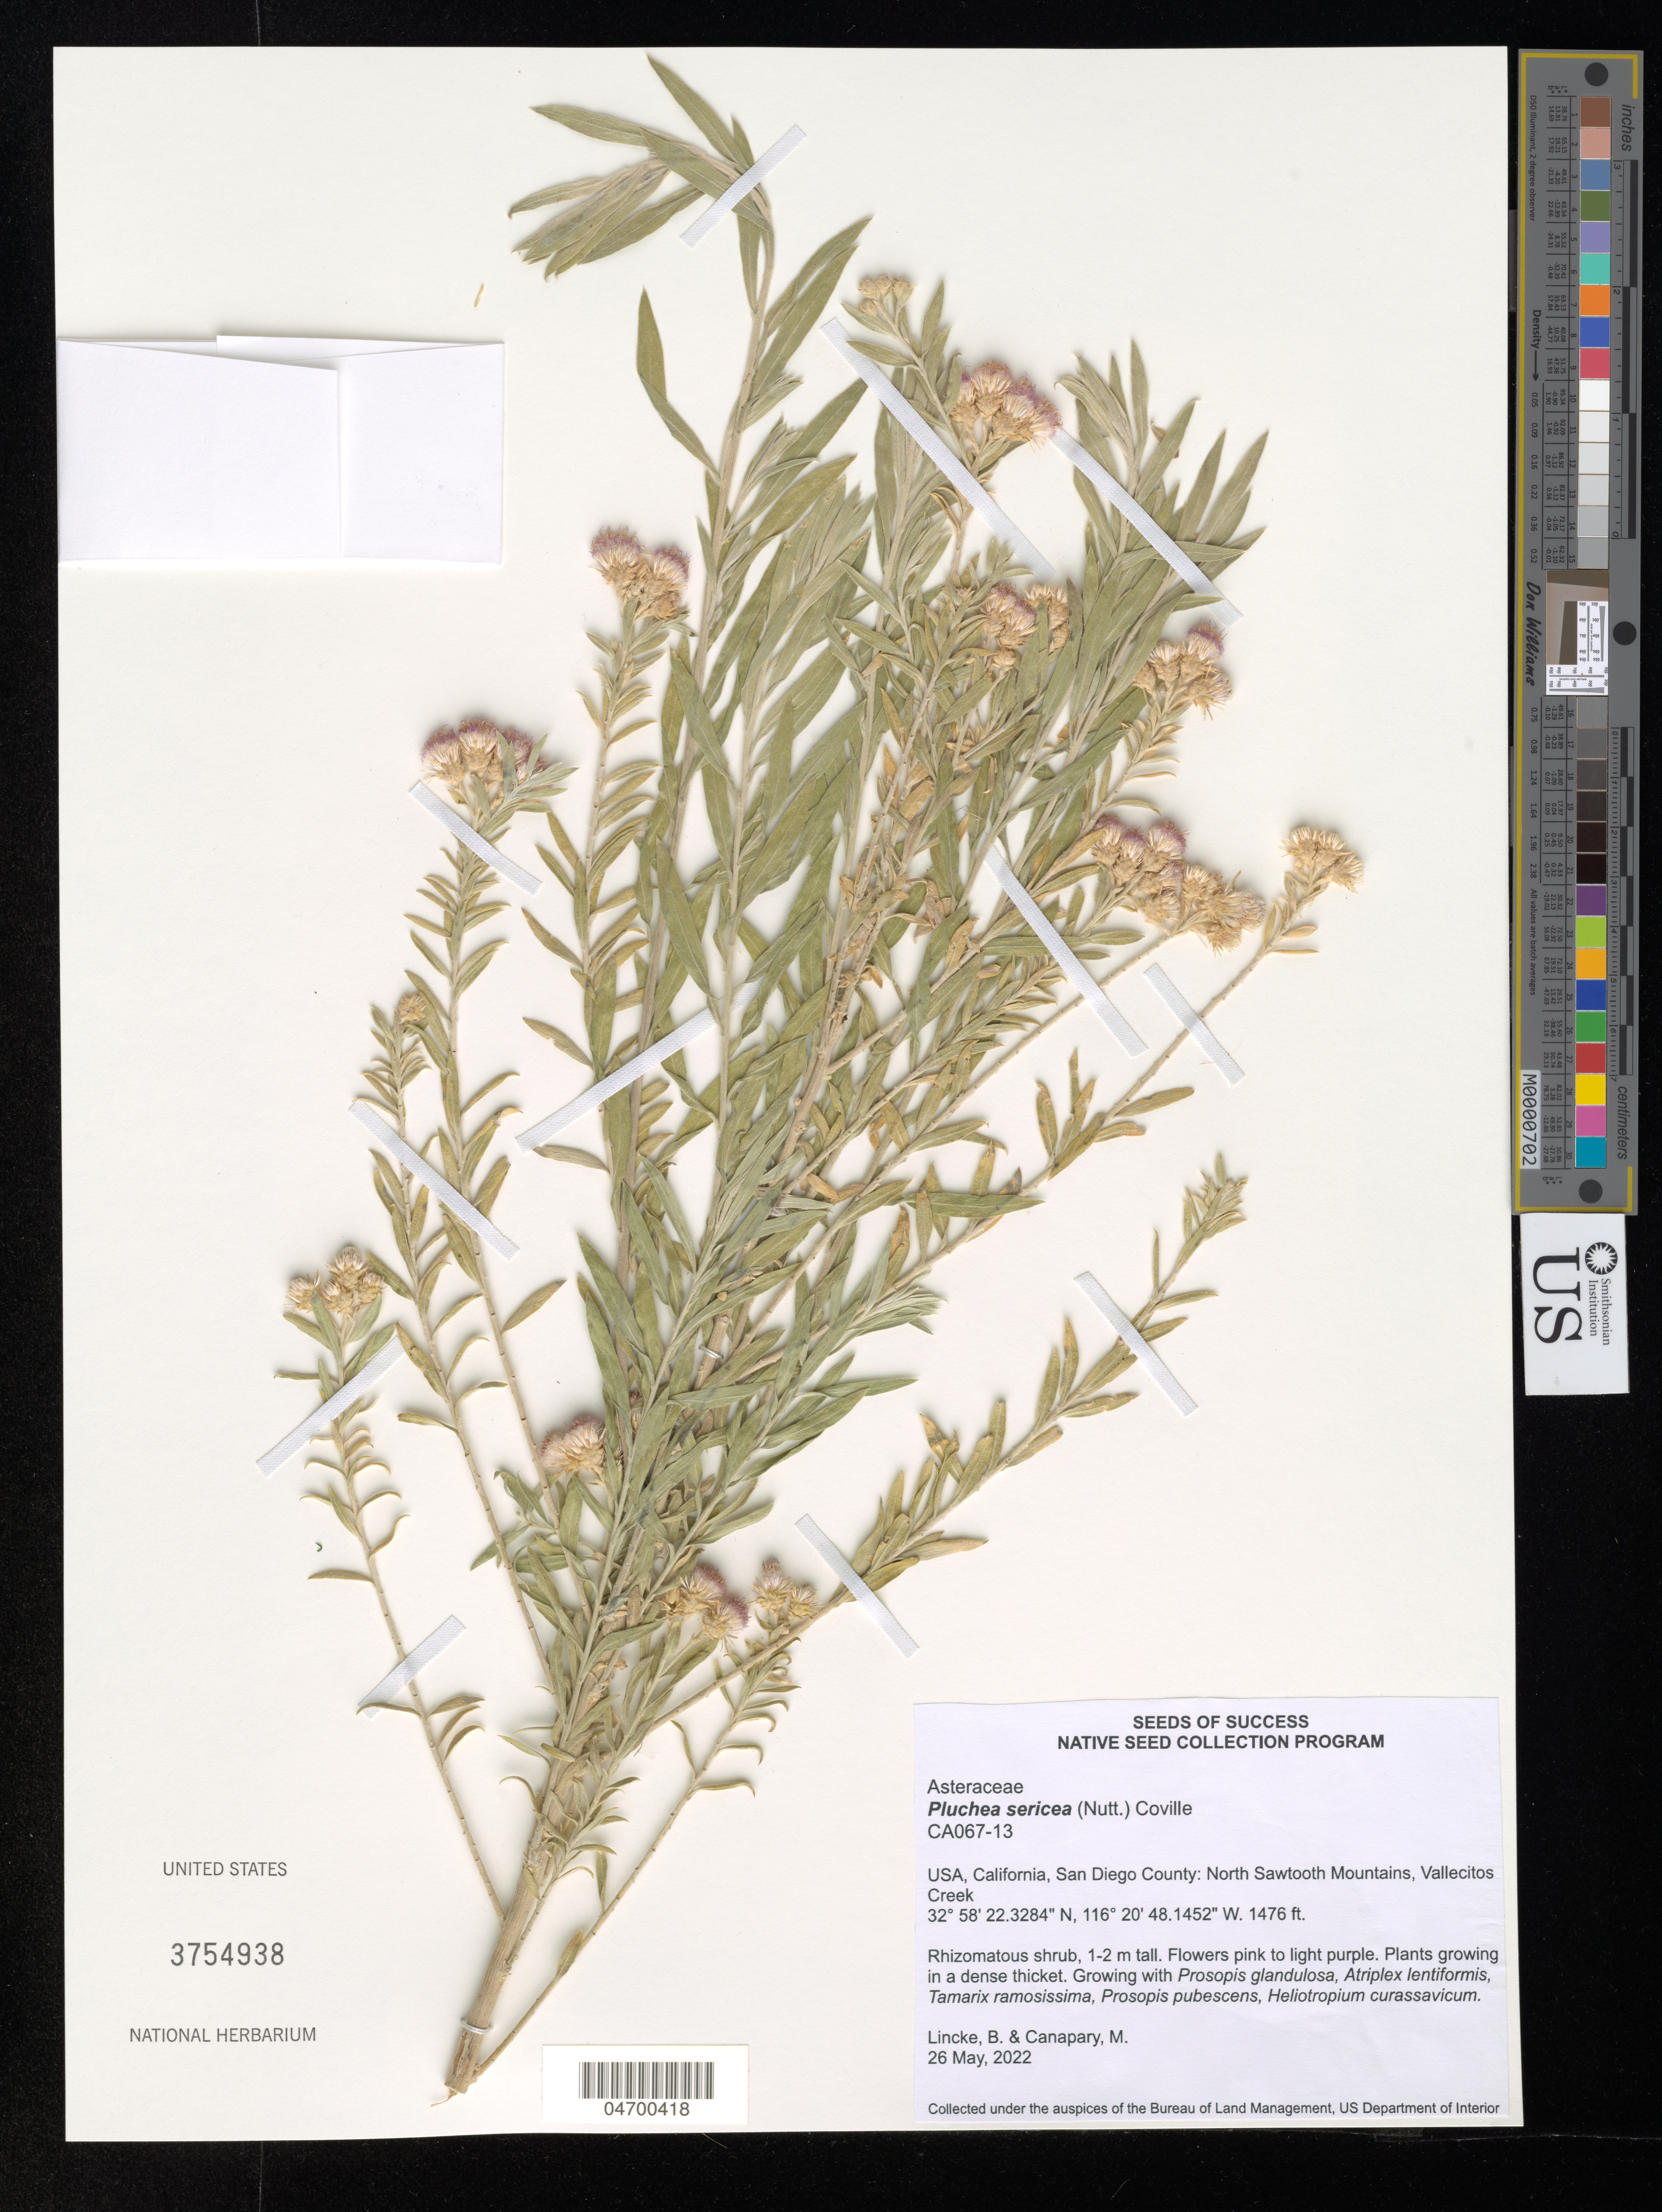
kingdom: Plantae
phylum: Tracheophyta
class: Magnoliopsida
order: Asterales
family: Asteraceae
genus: Pluchea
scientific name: Pluchea sericea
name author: (Nutt.) Coville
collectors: B. Lincke & I. Engilis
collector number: CA067-13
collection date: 2022-05-26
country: United States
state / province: California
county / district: San Diego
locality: San Diego County: North Sawtooth Mountains, Vallecitos Creek.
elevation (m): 450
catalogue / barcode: US 3754938